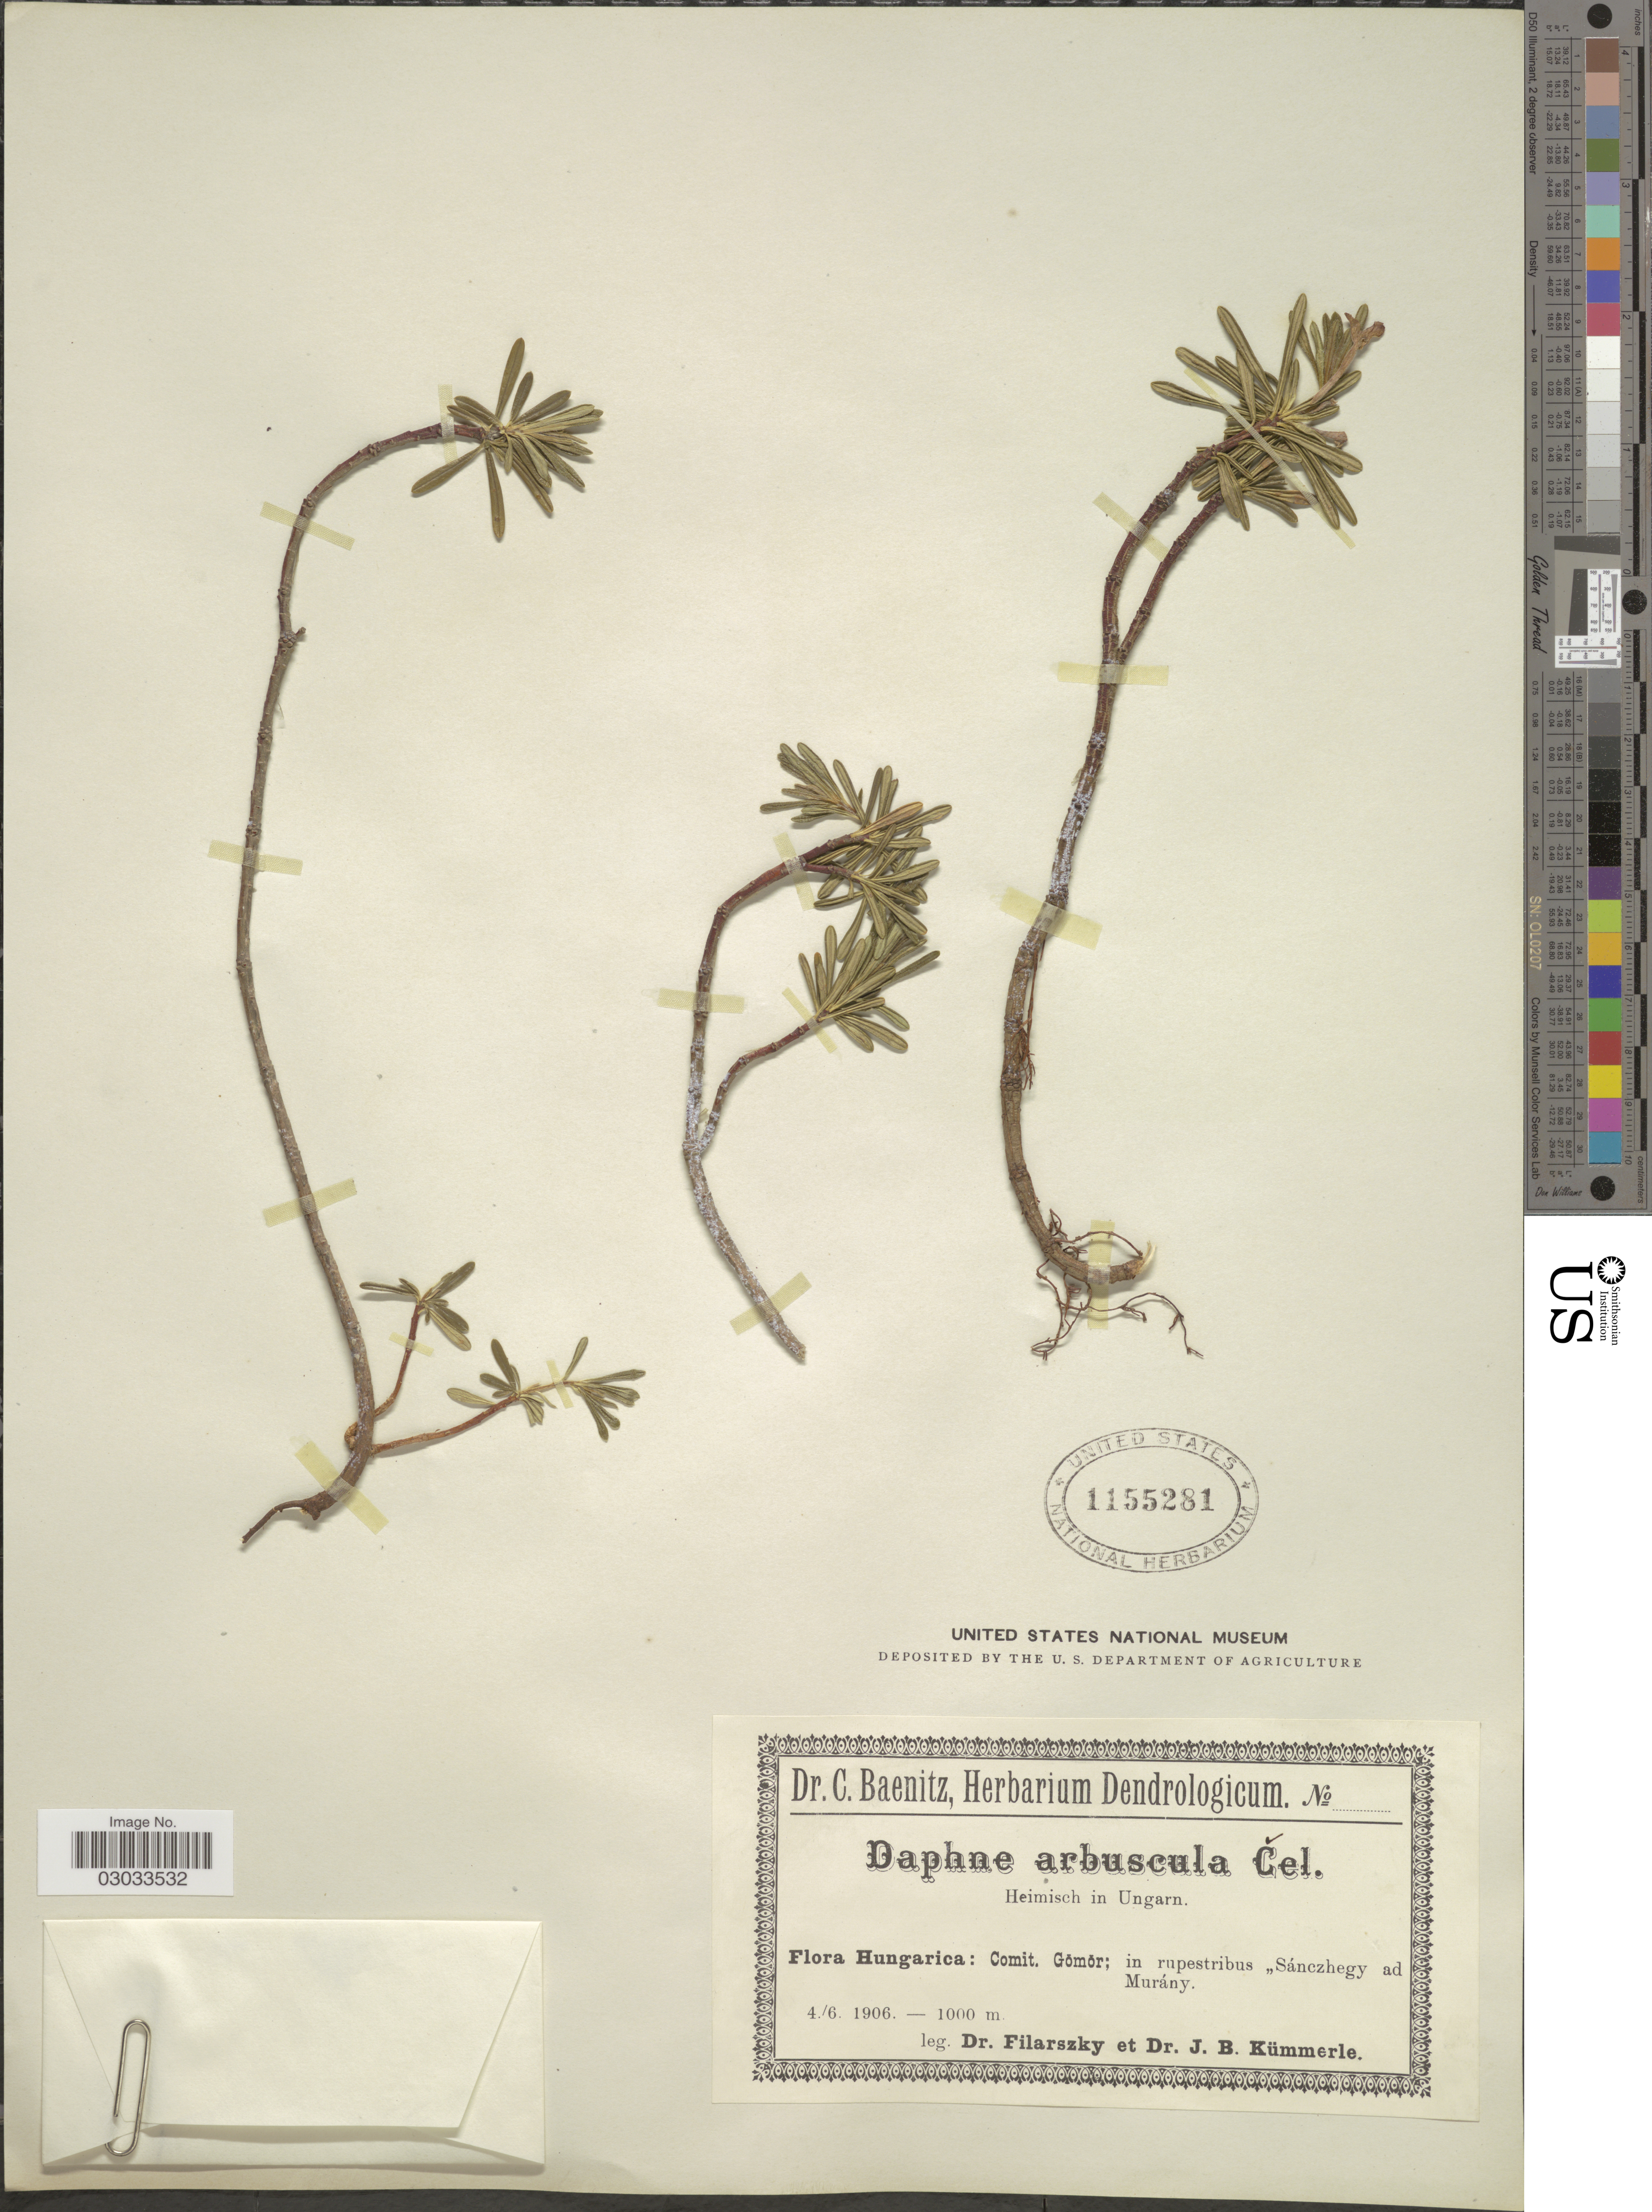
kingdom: Plantae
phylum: Tracheophyta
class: Magnoliopsida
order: Malvales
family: Thymelaeaceae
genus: Daphne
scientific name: Daphne arbuscula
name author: Čelak.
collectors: Filarszky & J. Kummerle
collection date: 1906-06-04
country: Hungary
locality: Comit. Gömör; in rupestribus Sánczhegy ad Murány.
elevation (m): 1000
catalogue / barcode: US 1155281